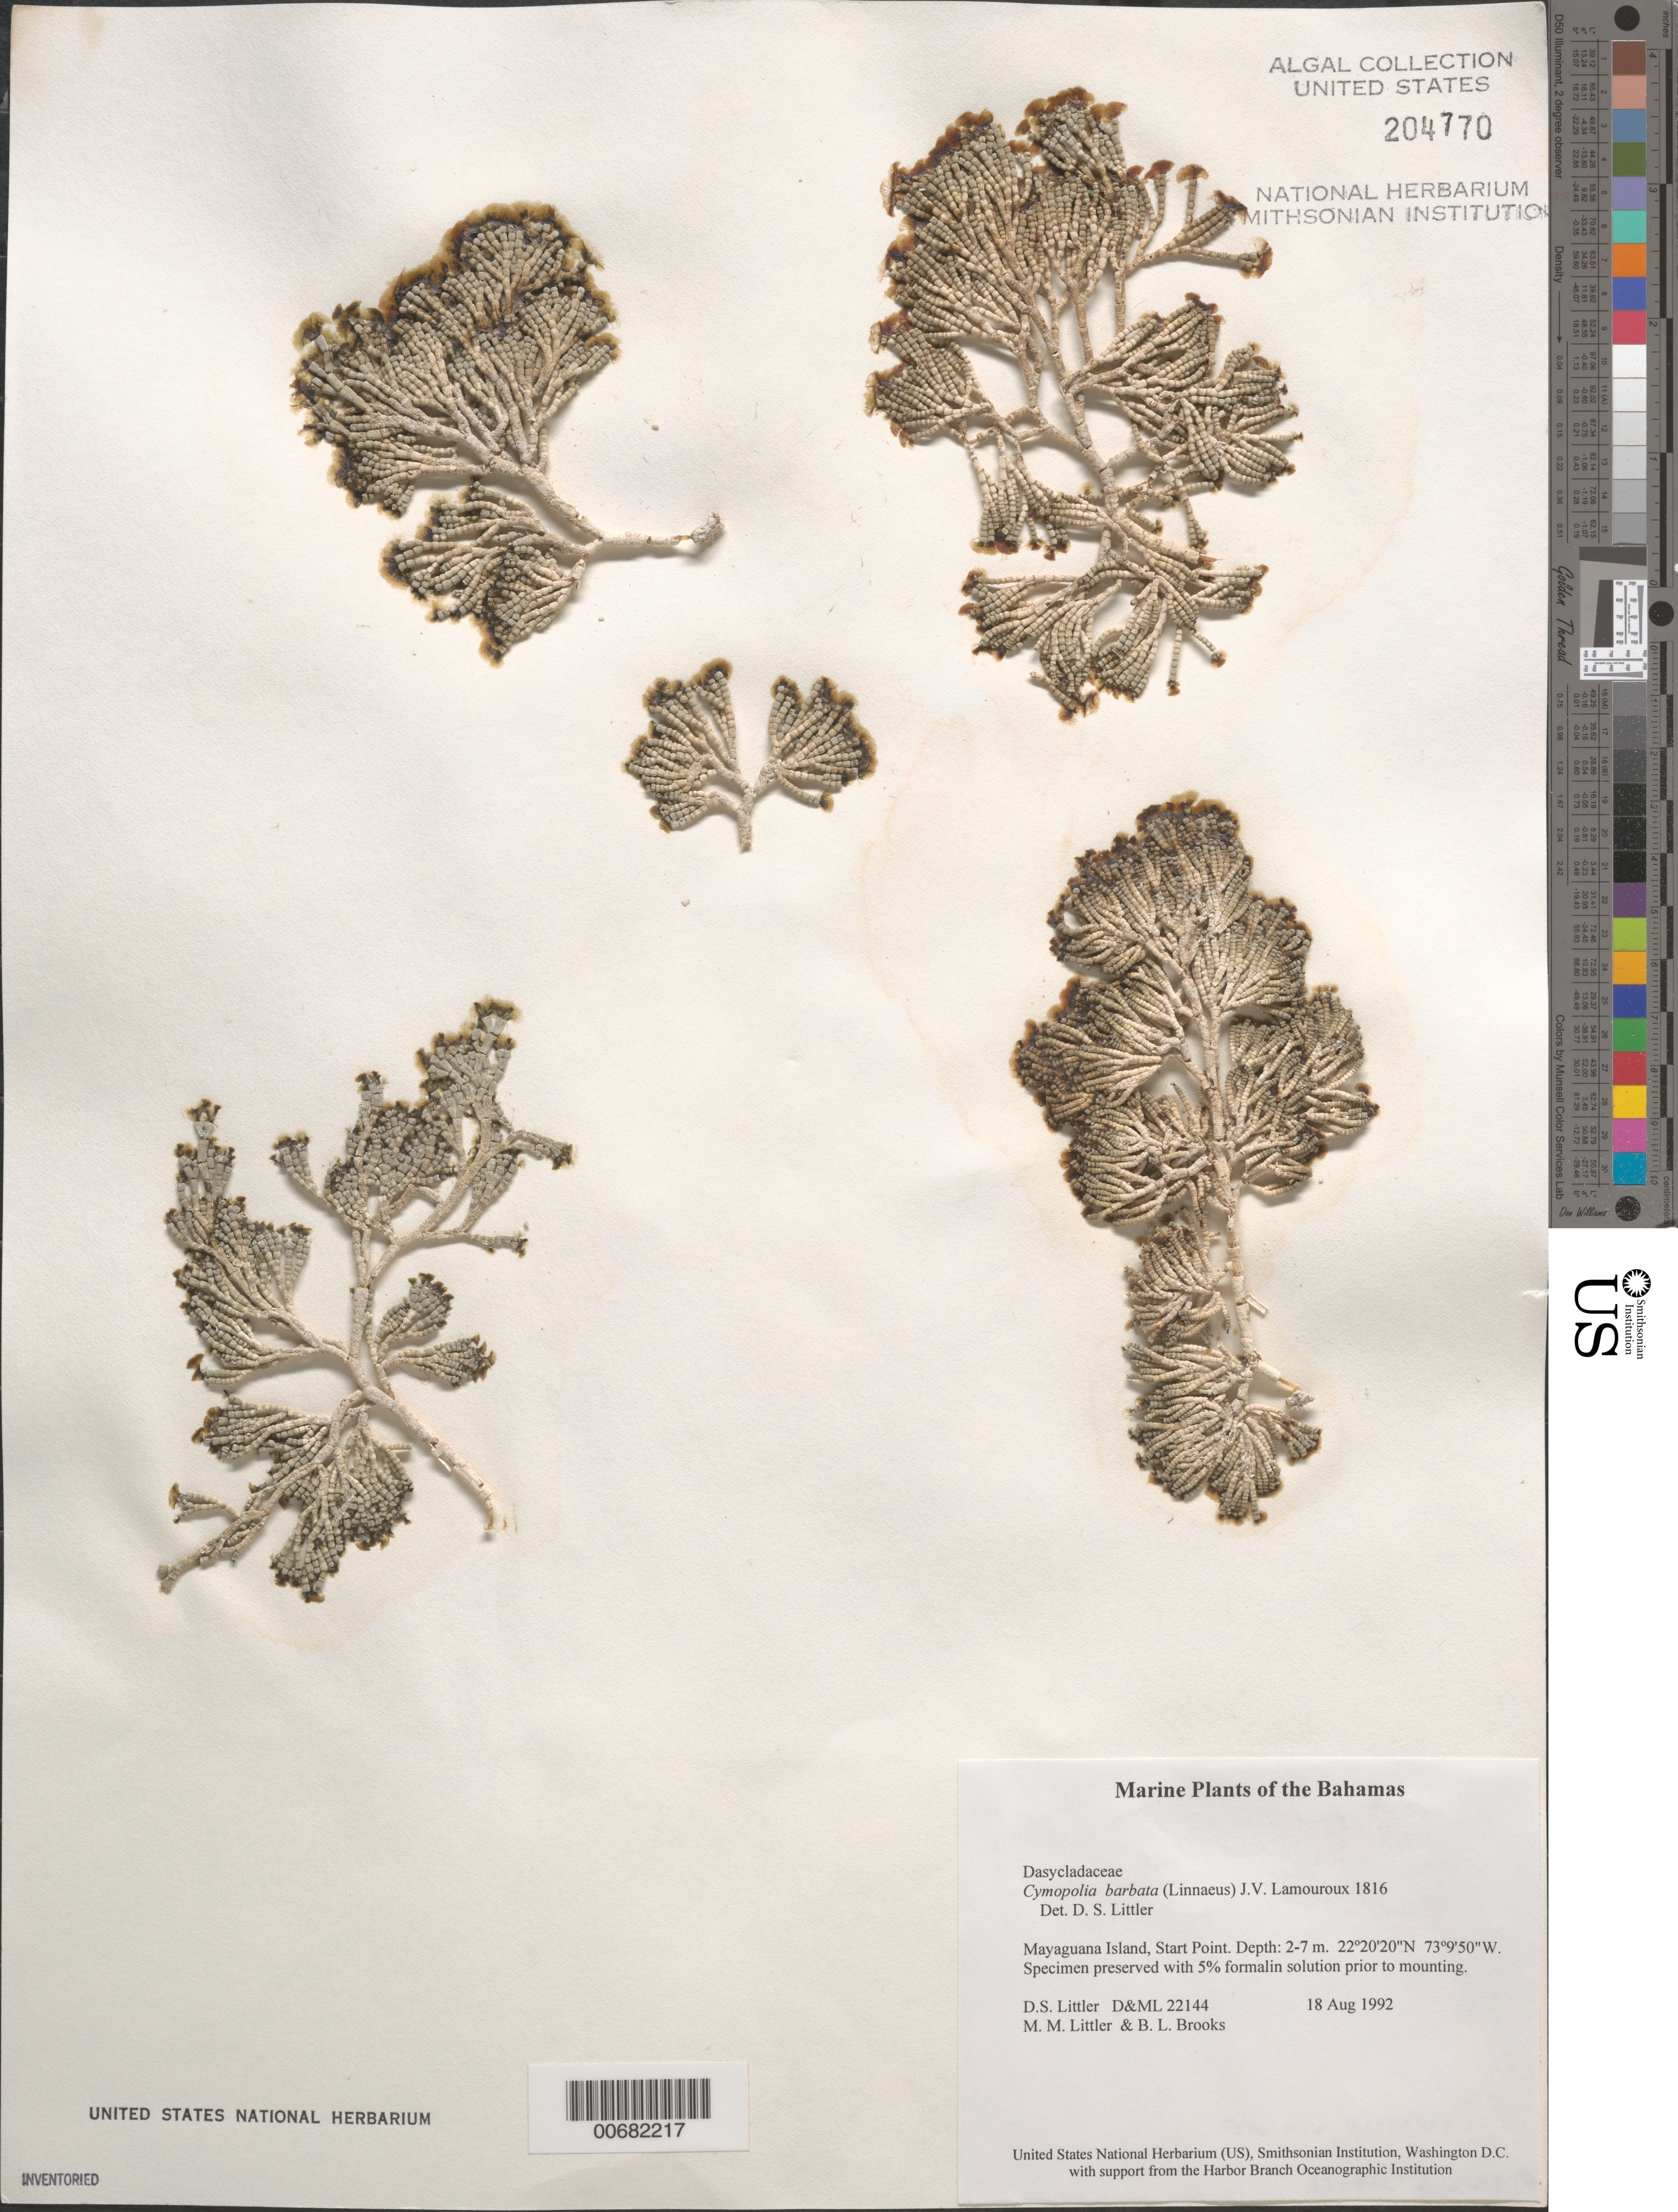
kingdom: Plantae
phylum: Chlorophyta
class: Ulvophyceae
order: Dasycladales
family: Dasycladaceae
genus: Cymopolia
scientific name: Cymopolia barbata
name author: (L.) J.V.Lamouroux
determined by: Littler, D. S.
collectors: D. S. Littler, M. M. Littler & B. Brooks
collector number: D&ML 22144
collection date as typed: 18 Aug 1992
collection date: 1992-08-18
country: Bahamas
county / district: Mayaguana District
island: Mayaguana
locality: Start Point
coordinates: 22 20' 20" N, 73 9' 50" W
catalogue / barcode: US 204770